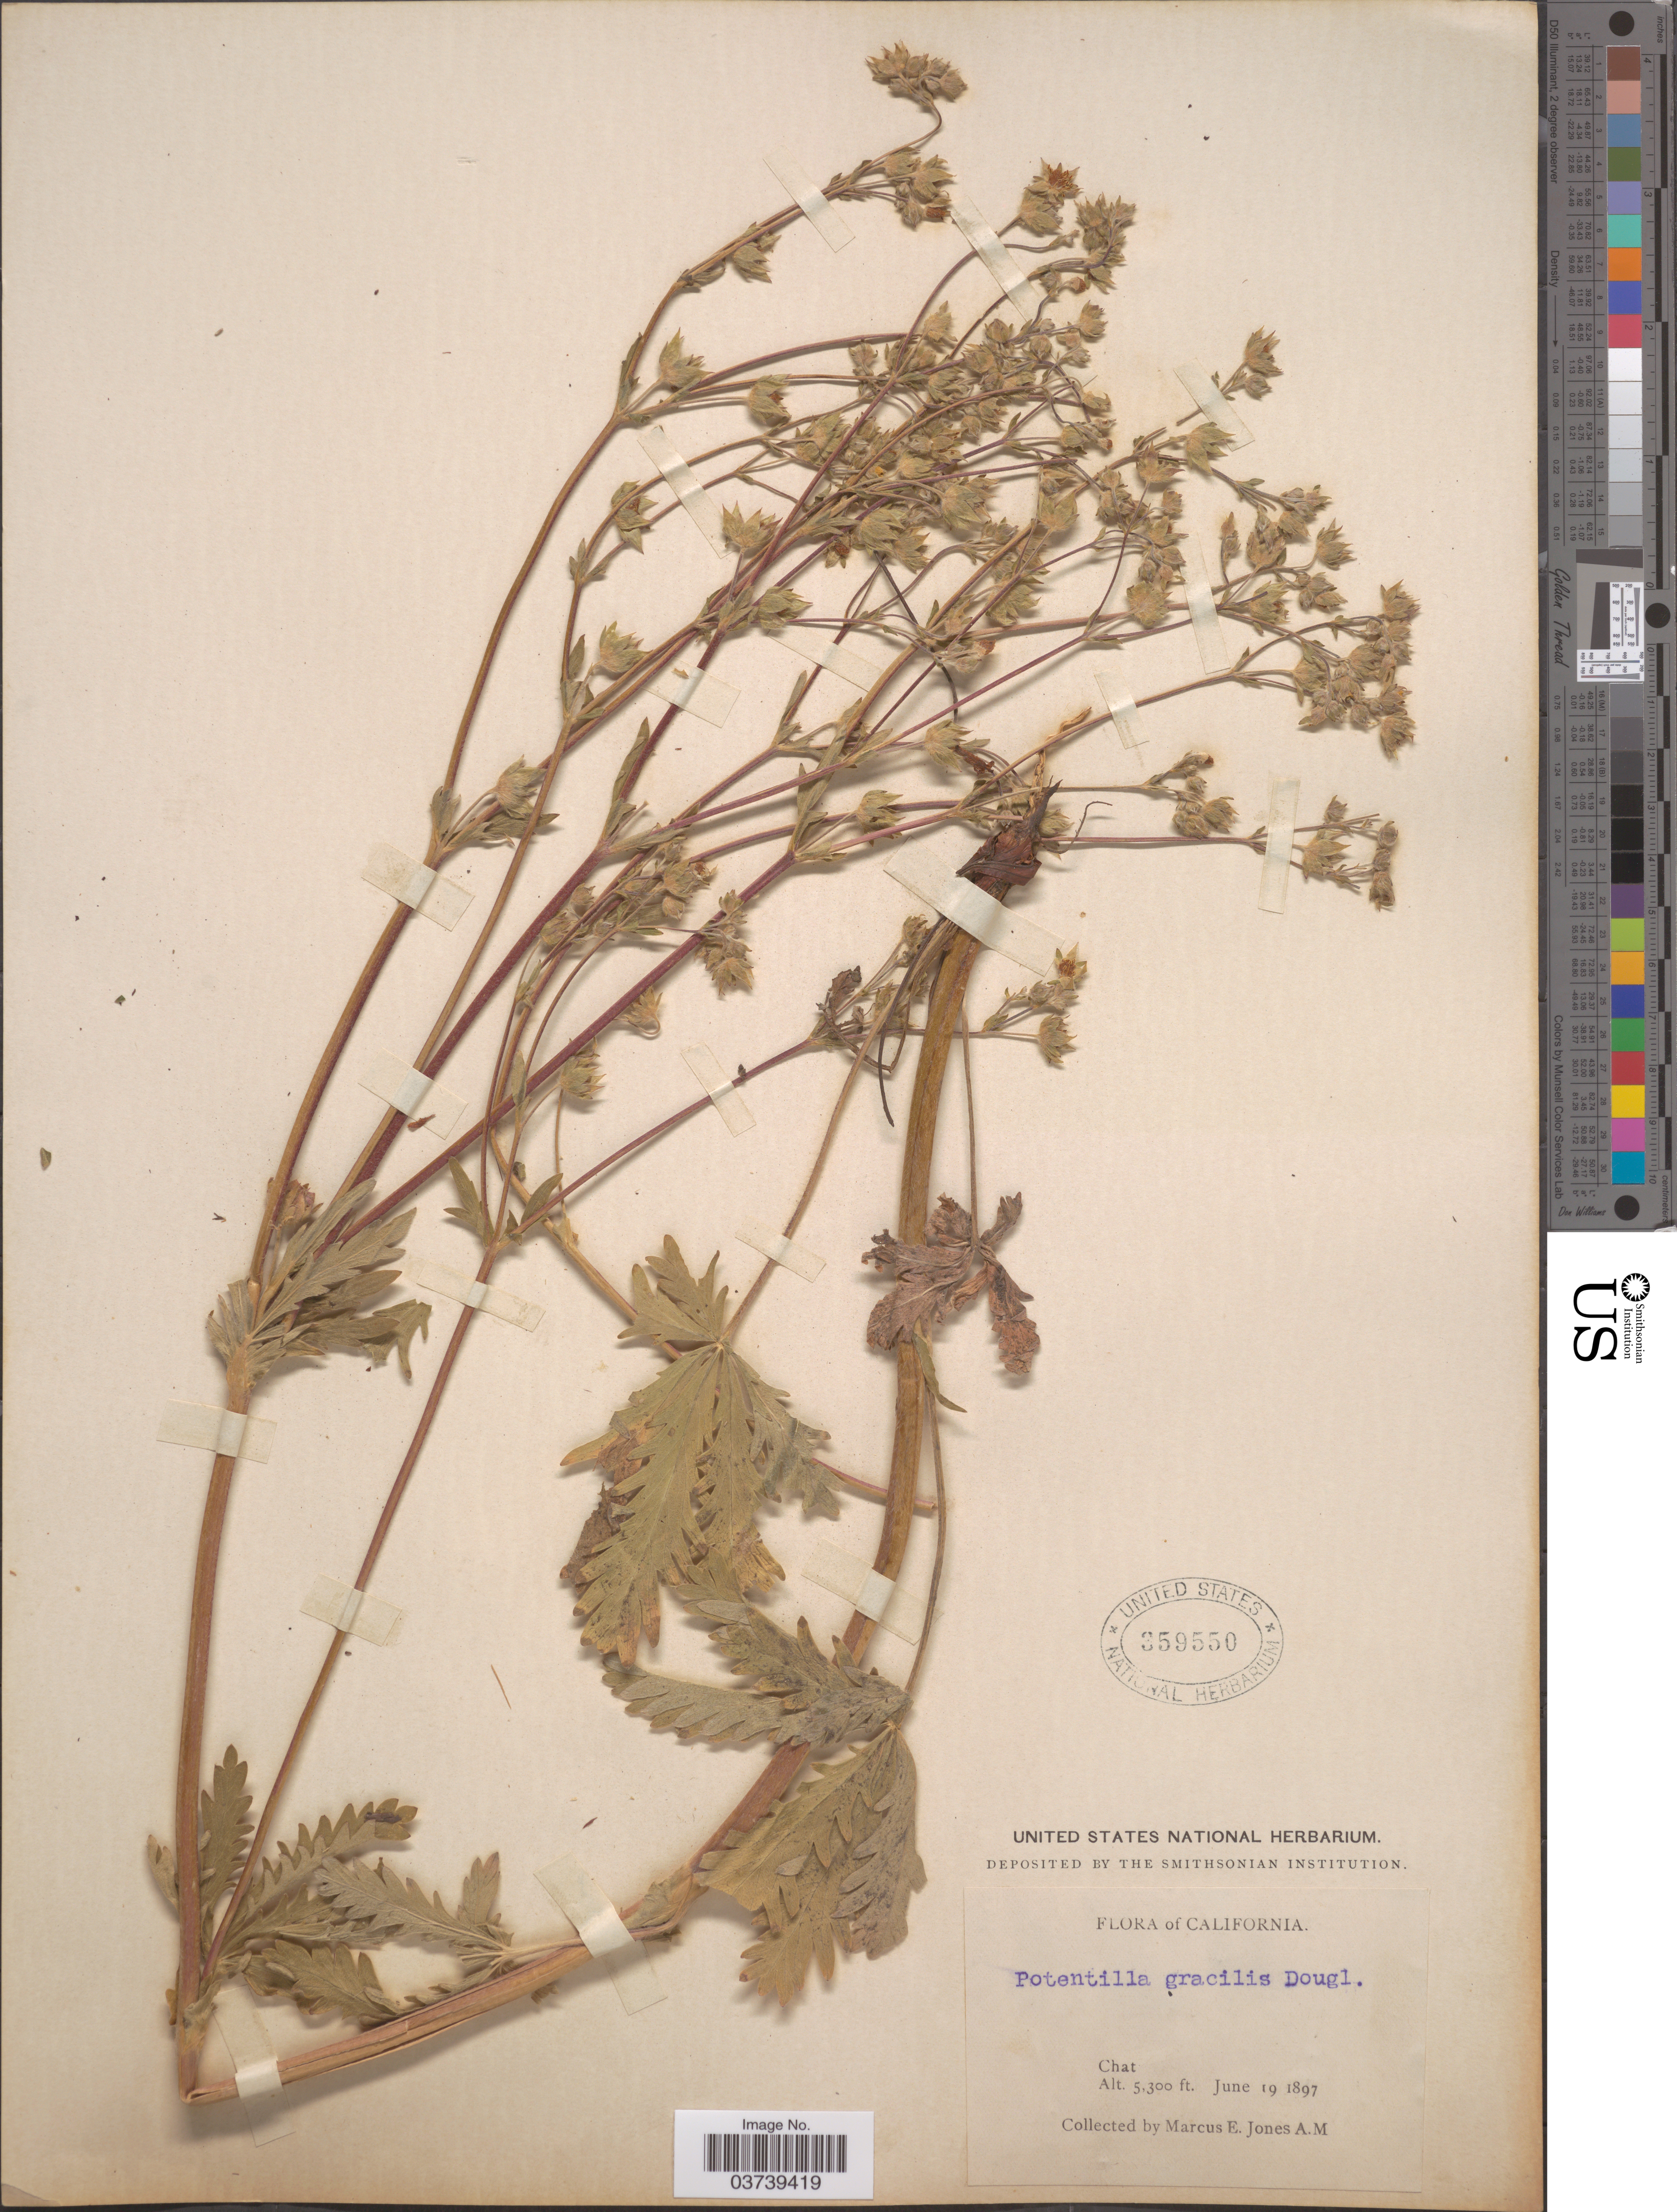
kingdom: Plantae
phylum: Tracheophyta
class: Magnoliopsida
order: Rosales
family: Rosaceae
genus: Potentilla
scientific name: Potentilla gracilis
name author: Douglas ex Hook.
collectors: M. E. Jones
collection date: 1897-06-19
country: United States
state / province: California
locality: Chat.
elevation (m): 1615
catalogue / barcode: US 359550